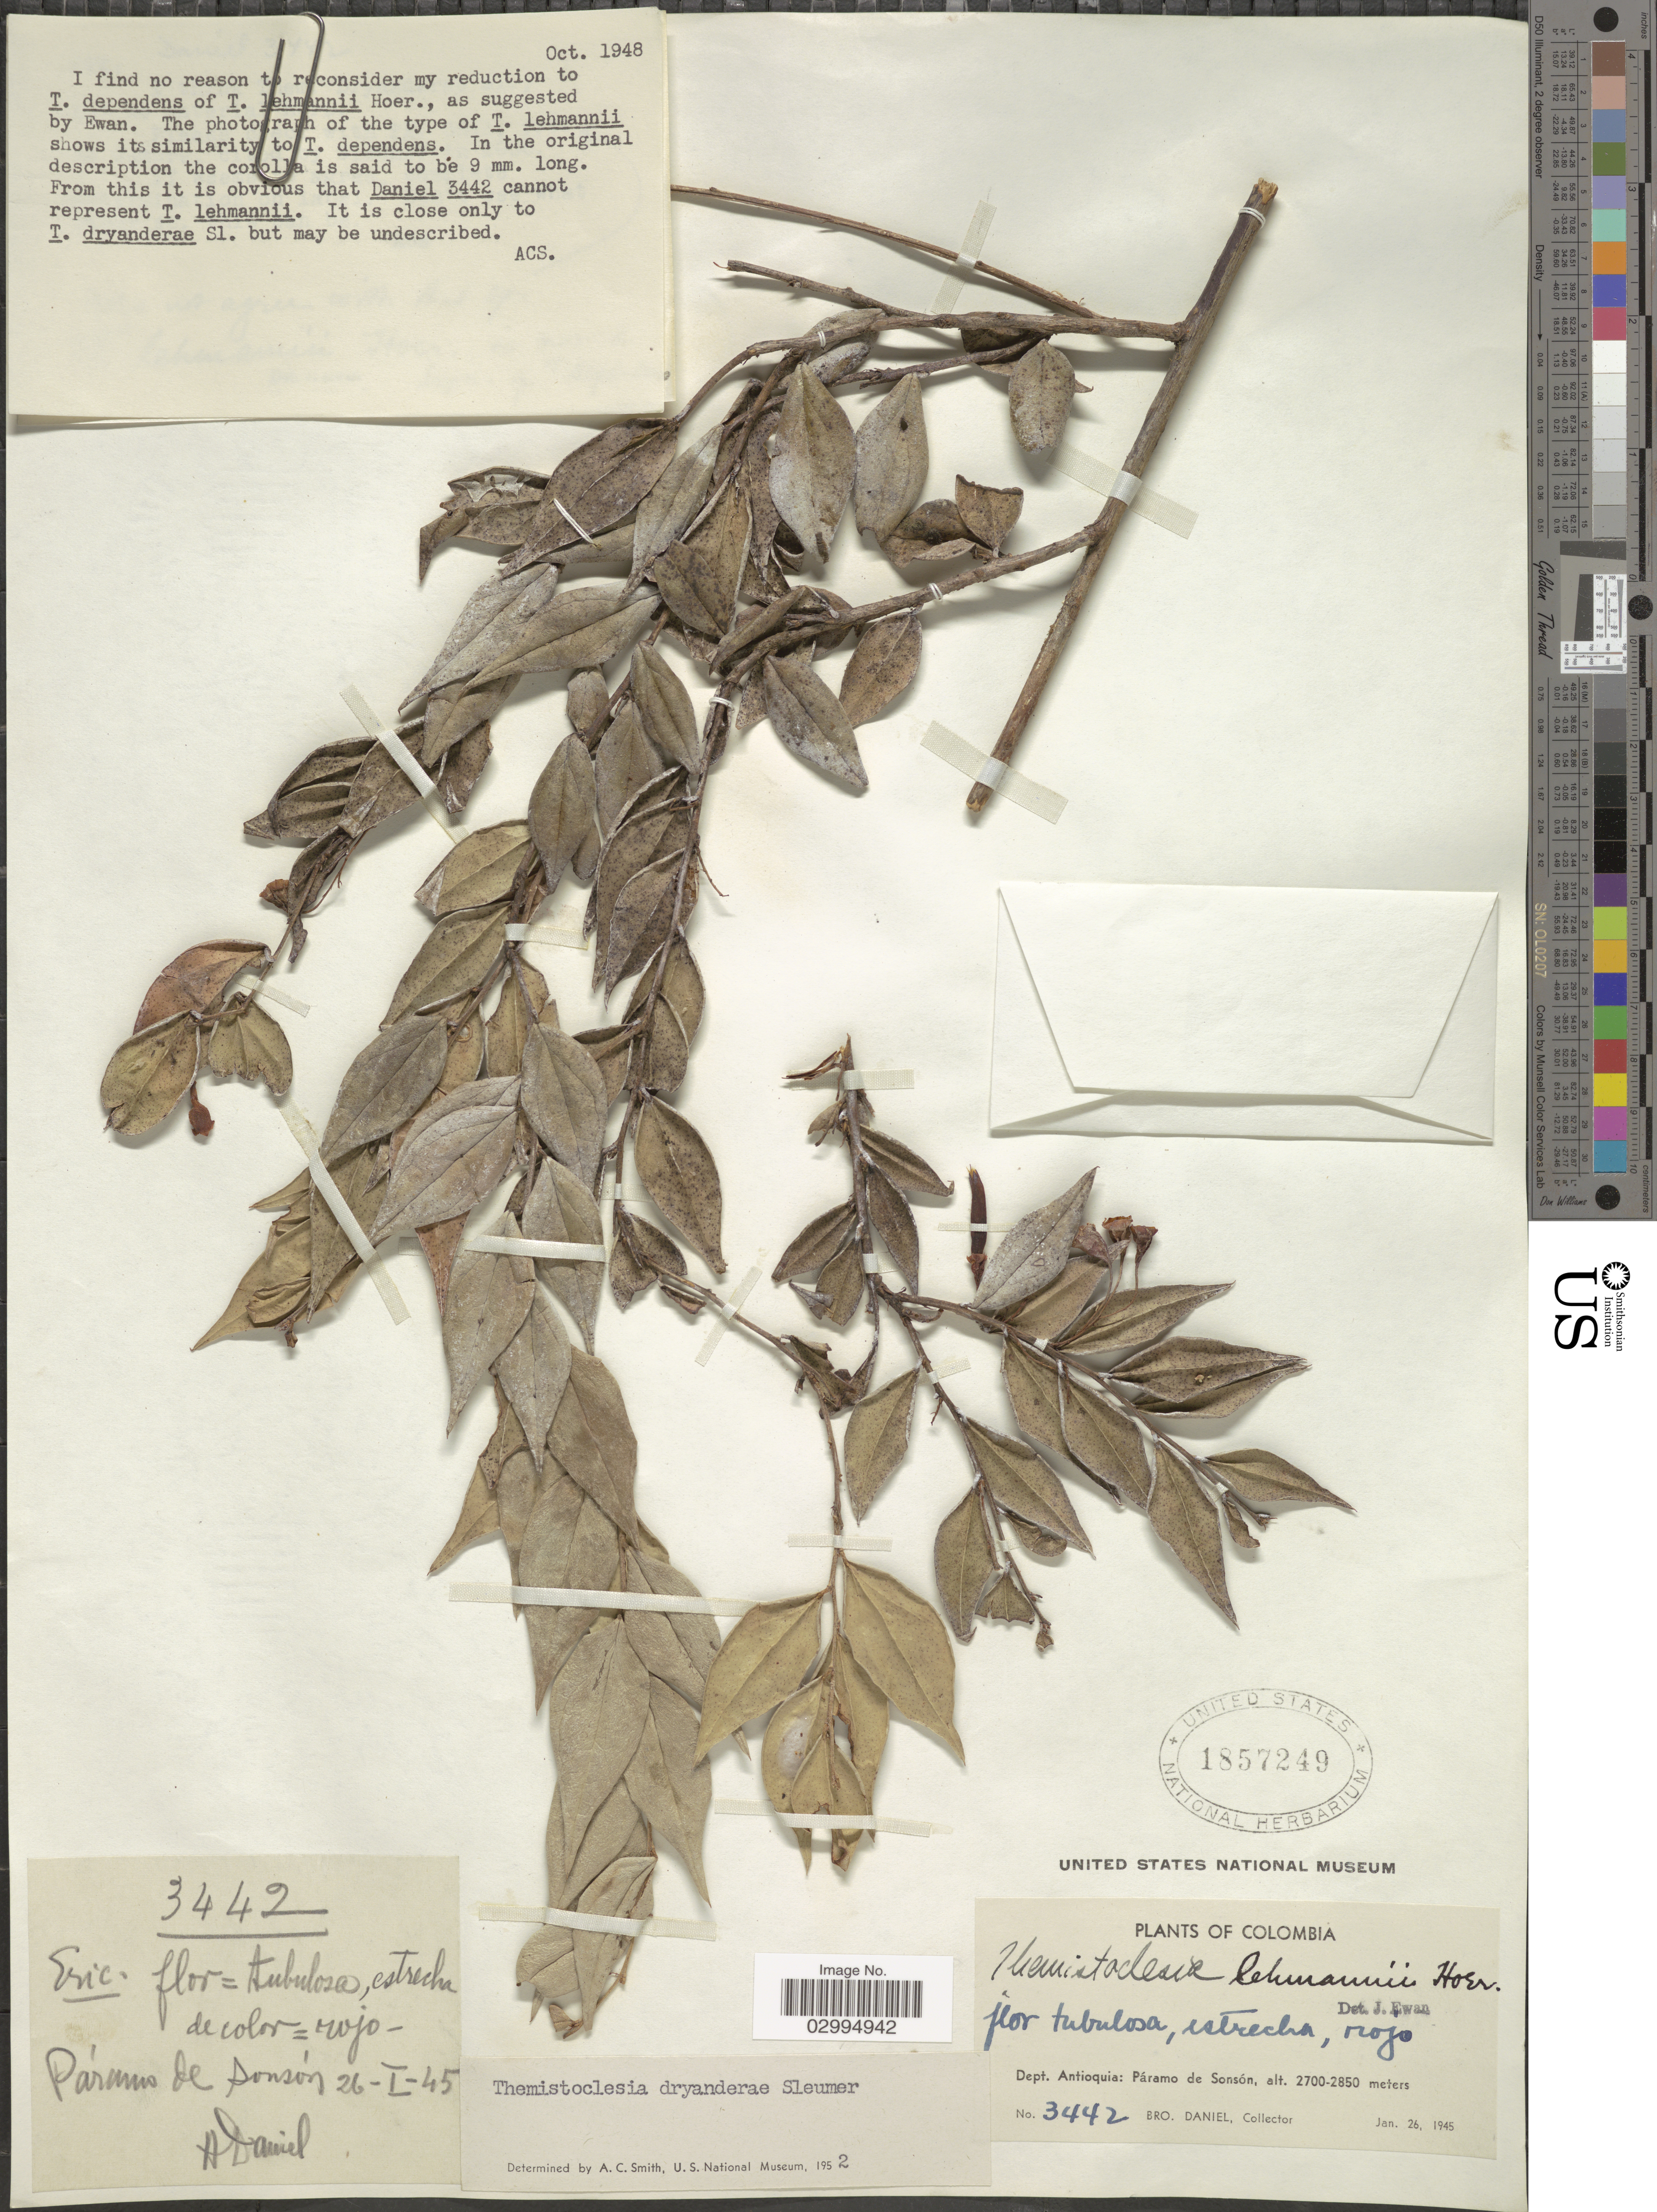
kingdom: Plantae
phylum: Tracheophyta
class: Magnoliopsida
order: Ericales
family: Ericaceae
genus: Themistoclesia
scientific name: Themistoclesia dryanderae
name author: Sleumer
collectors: Bro. Daniel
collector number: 3442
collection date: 1945-01-26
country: Colombia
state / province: Antioquia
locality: Dept. Antioquia: Páramo de Sonsón.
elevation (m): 2700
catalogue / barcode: US 1857249